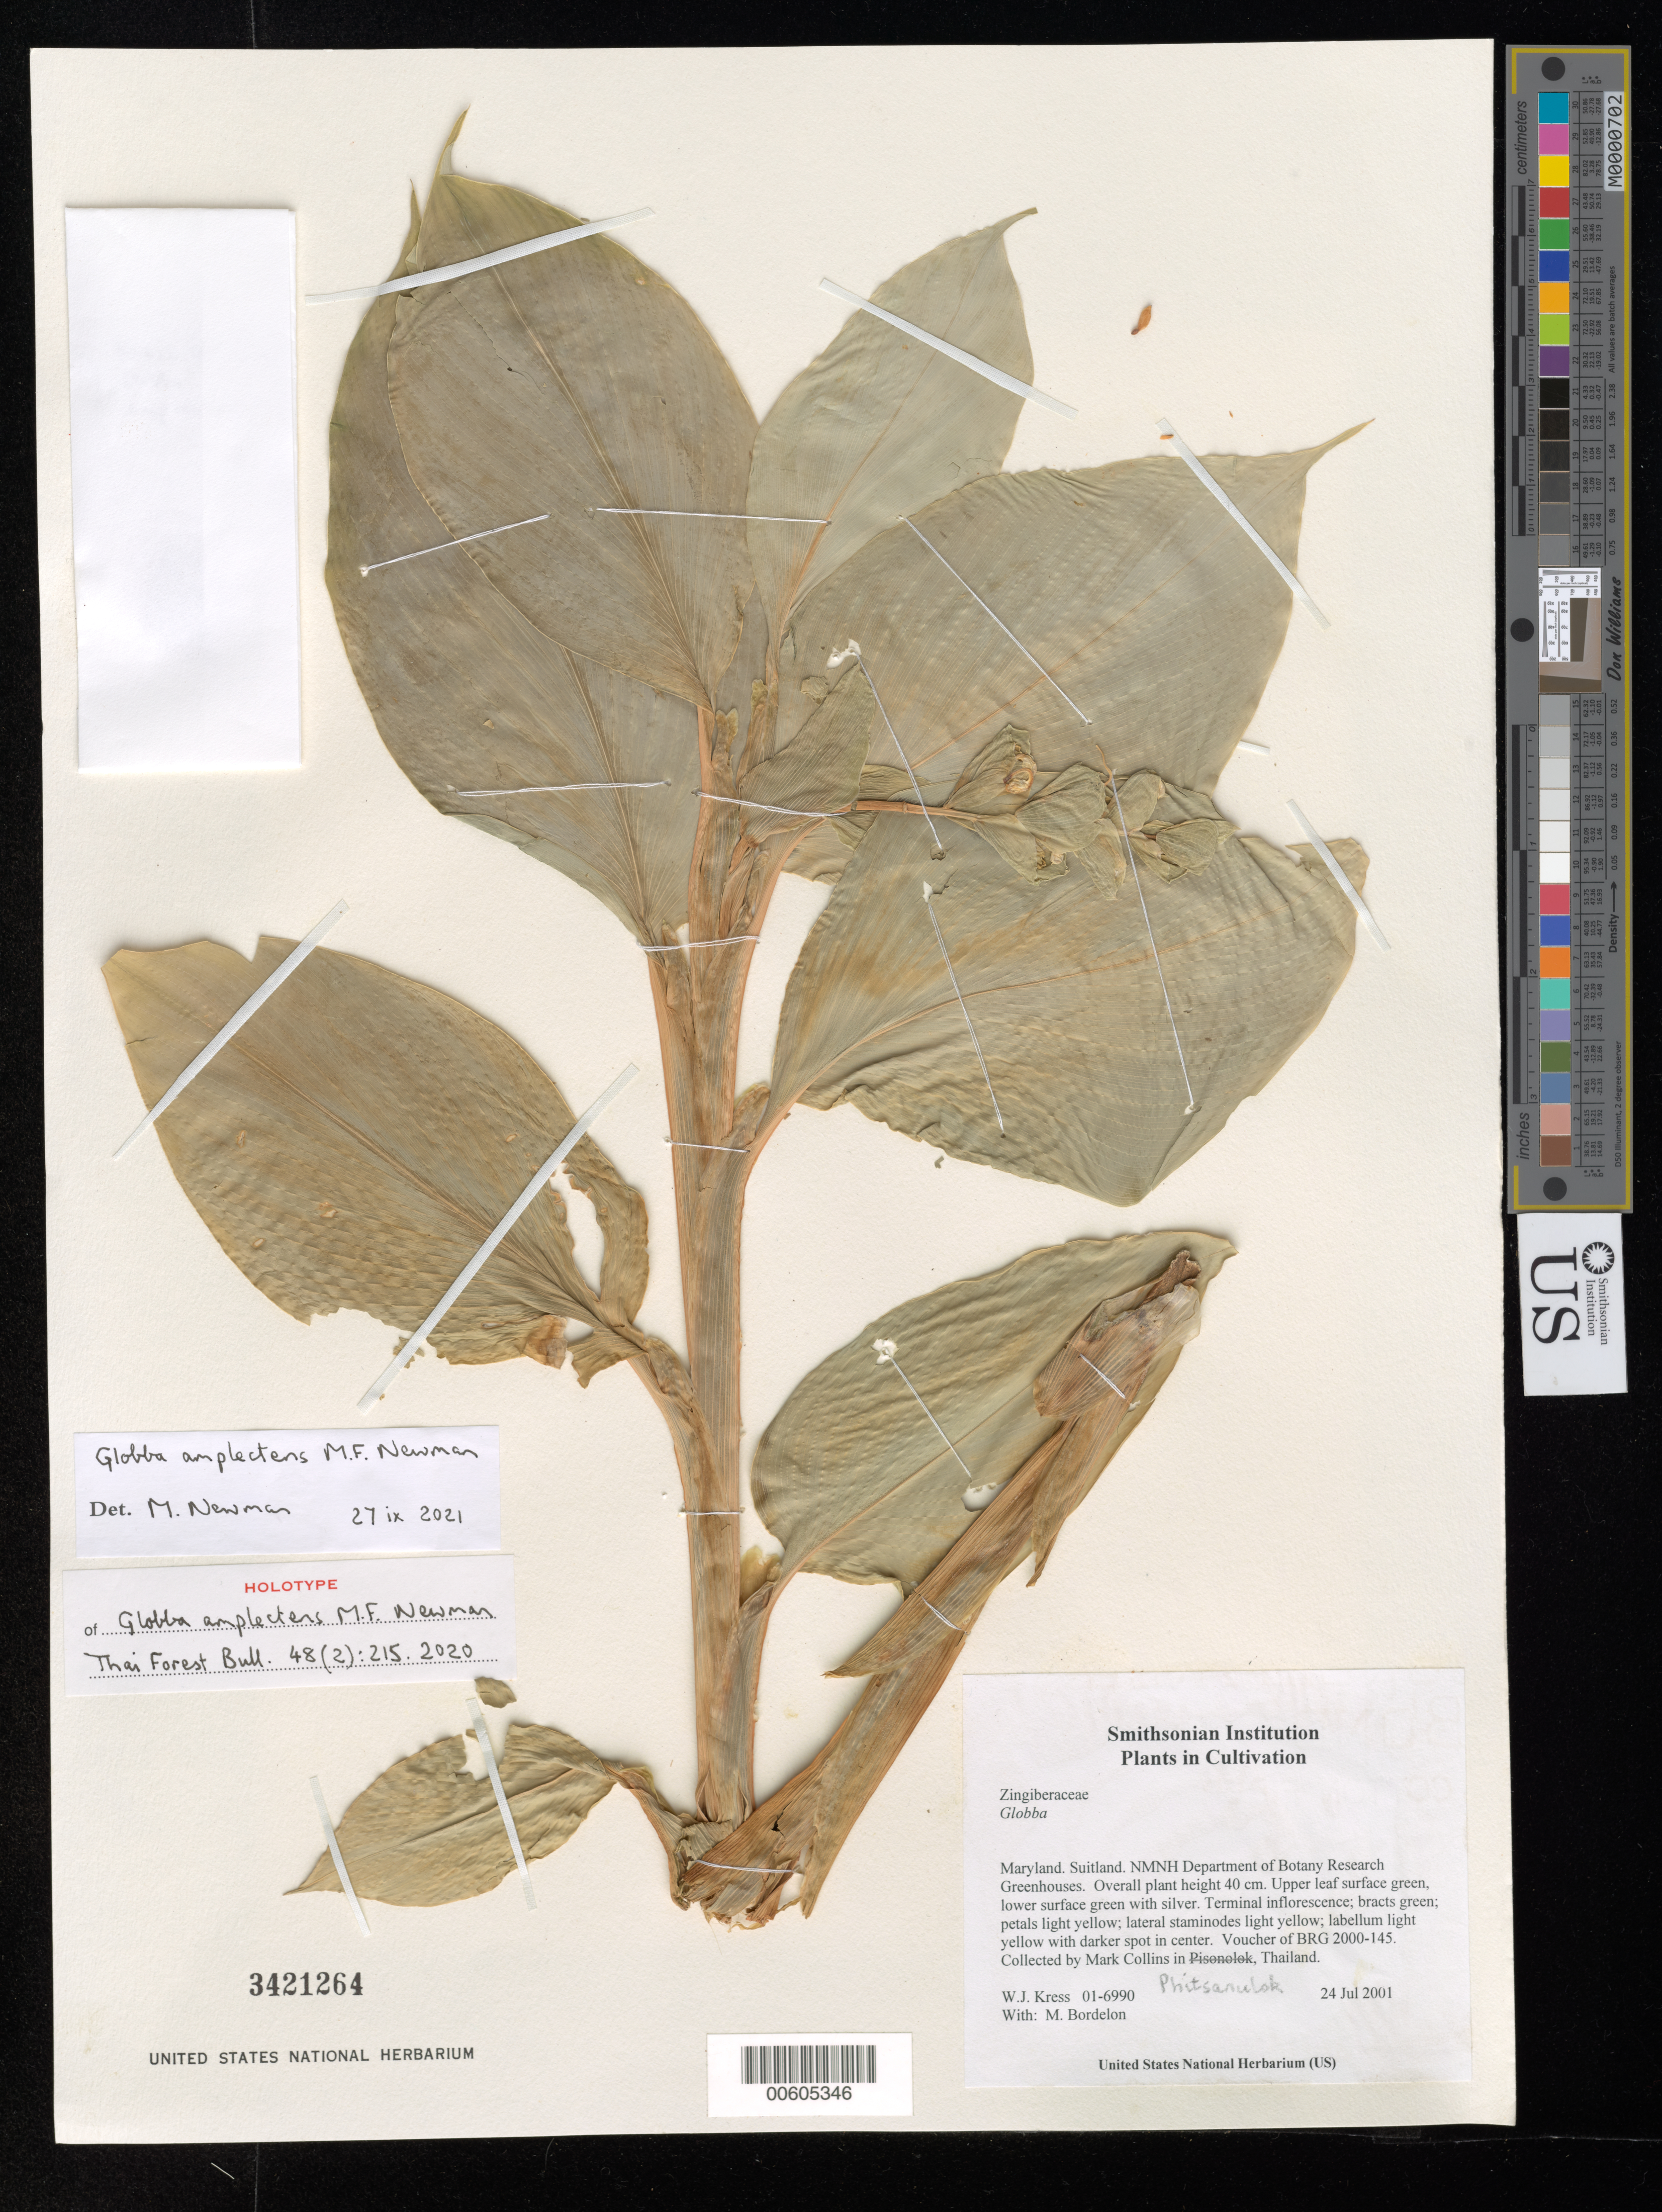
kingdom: Plantae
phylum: Tracheophyta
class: Liliopsida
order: Zingiberales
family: Zingiberaceae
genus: Globba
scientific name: Globba amplectens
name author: M.F. Newman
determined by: Newman, M. F.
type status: Holotype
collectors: W. J. Kress & M. Bordelon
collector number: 01-6990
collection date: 2001-07-24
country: United States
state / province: Maryland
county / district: Prince George's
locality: NMNH Botany Research Greenhouses. Suitland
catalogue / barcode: US 3421264